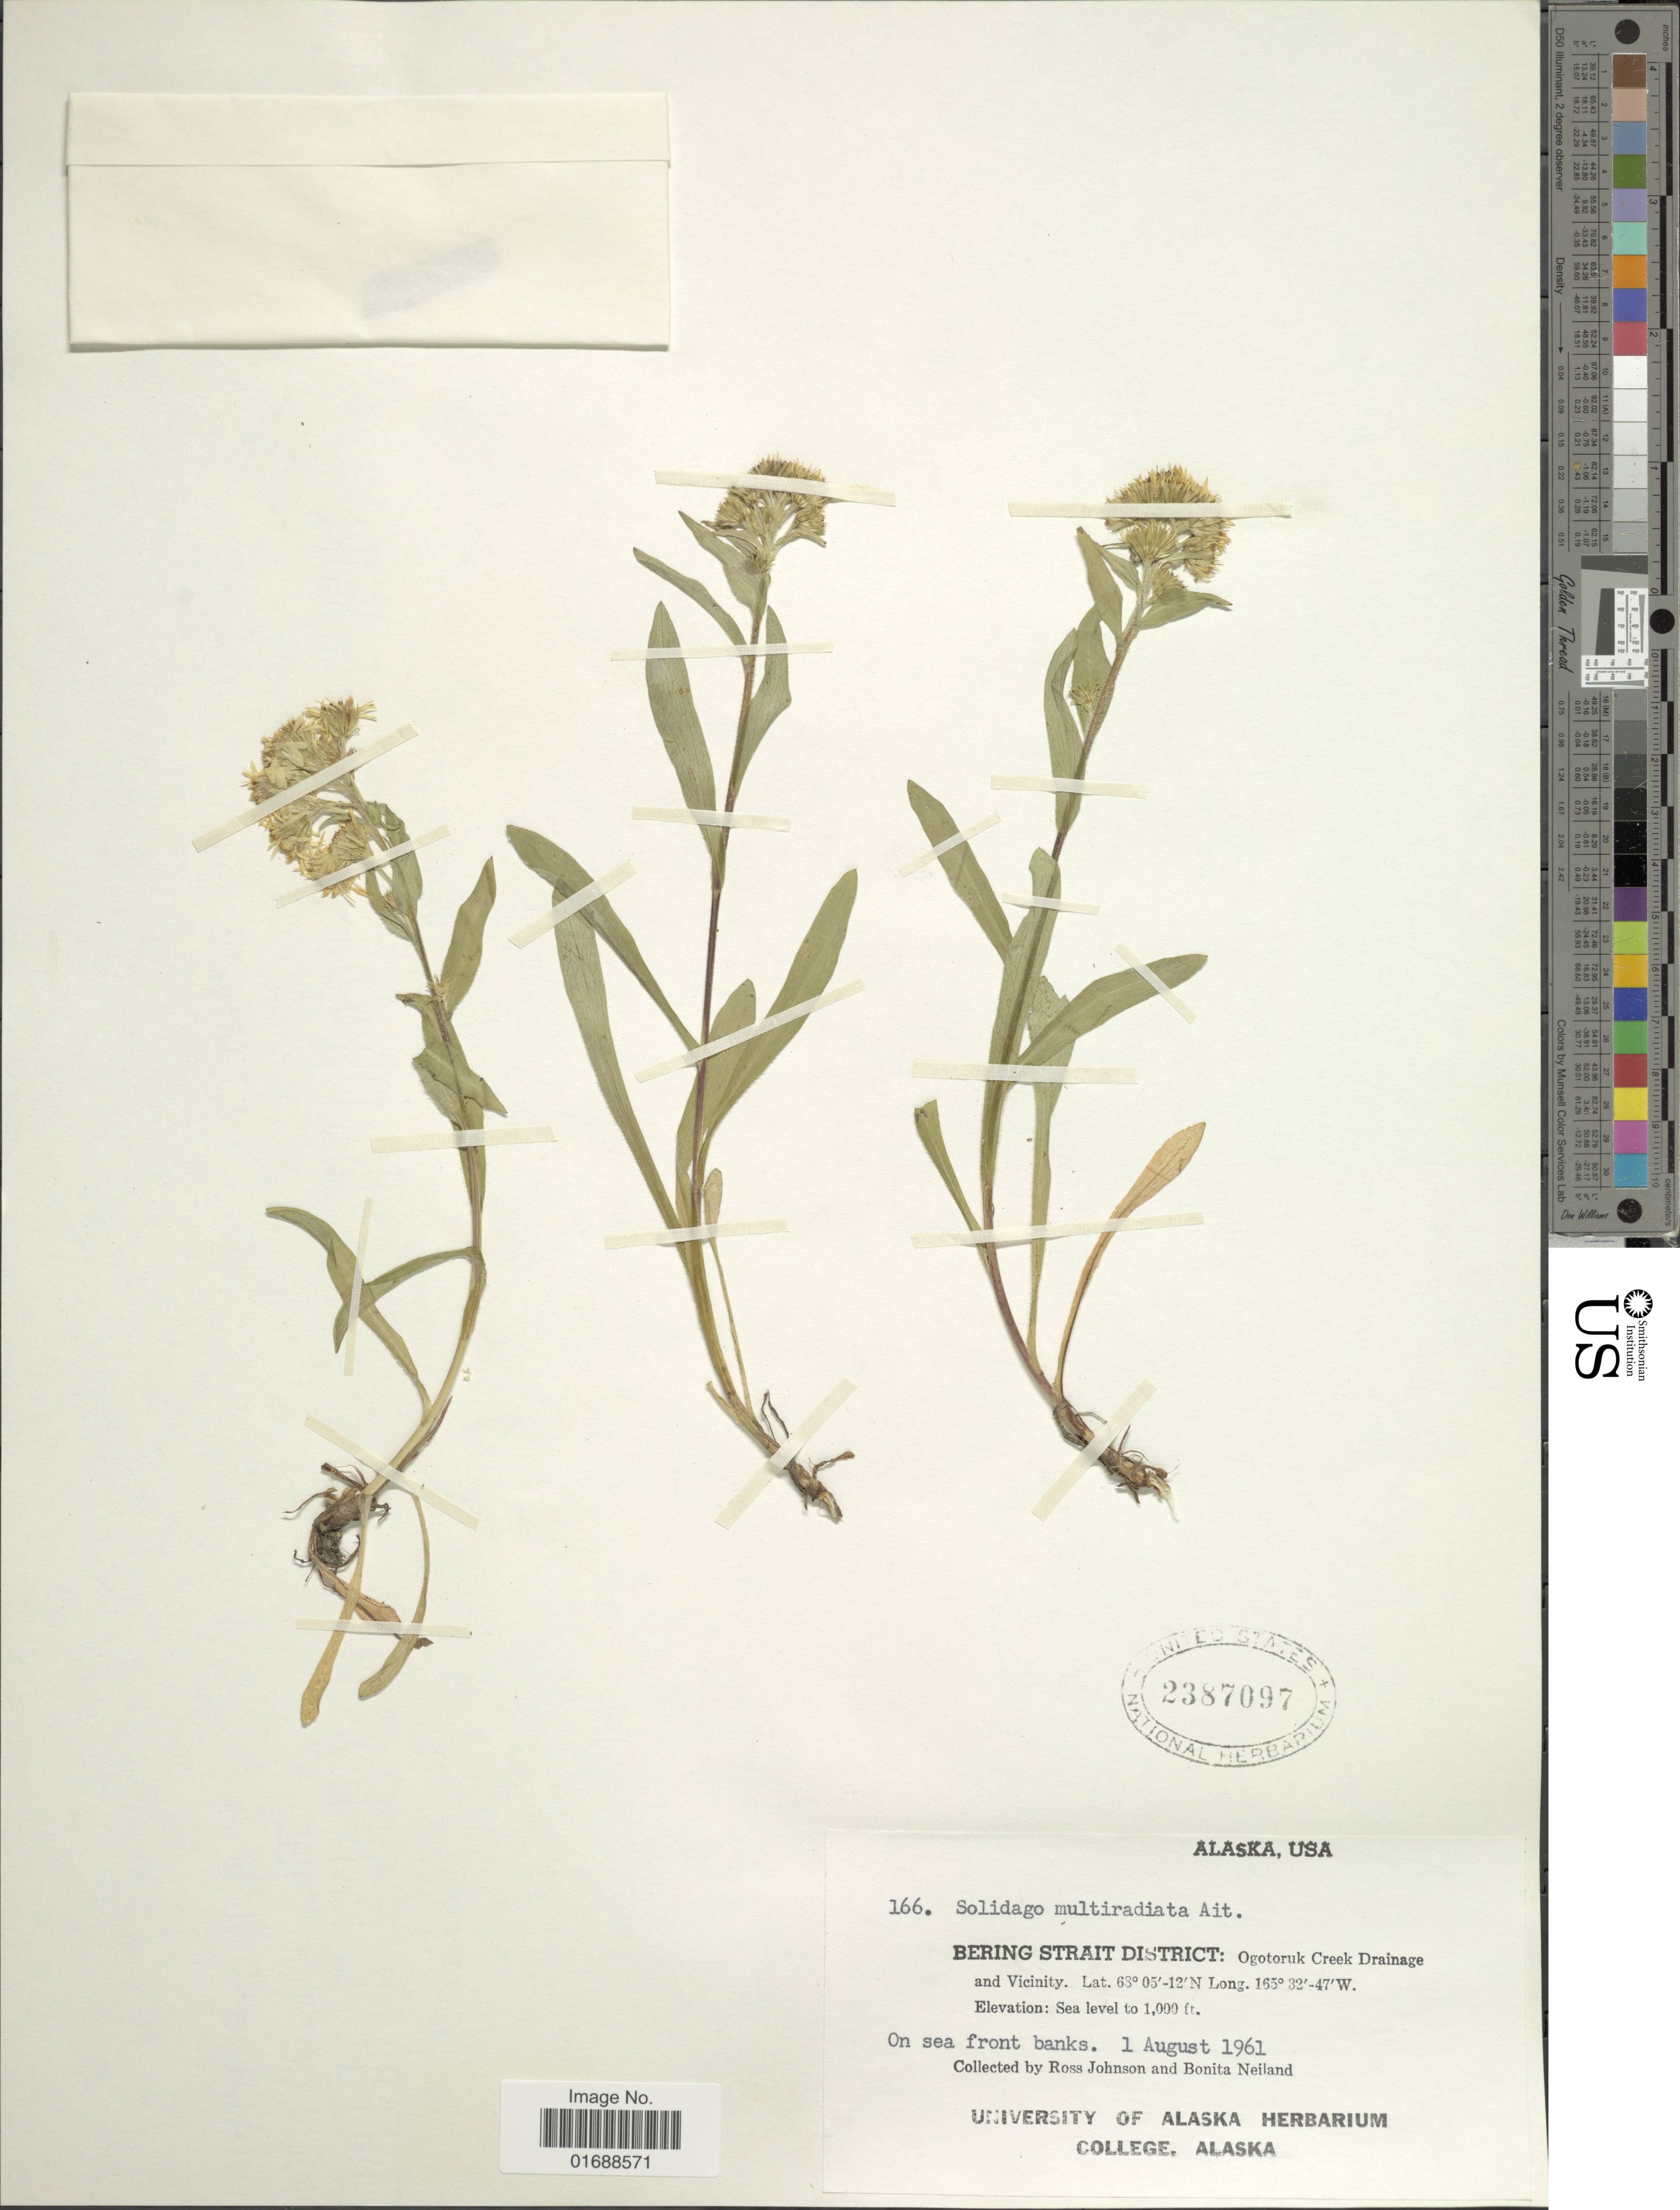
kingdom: Plantae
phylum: Tracheophyta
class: Magnoliopsida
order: Asterales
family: Asteraceae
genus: Solidago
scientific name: Solidago multiradiata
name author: Aiton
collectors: R. Johnson & B. Neiland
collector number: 166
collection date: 1961-08-01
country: United States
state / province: Alaska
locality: Bering Strait District: Ogotoruk Creek Drainage and vicinity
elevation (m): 305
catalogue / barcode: US 2387097